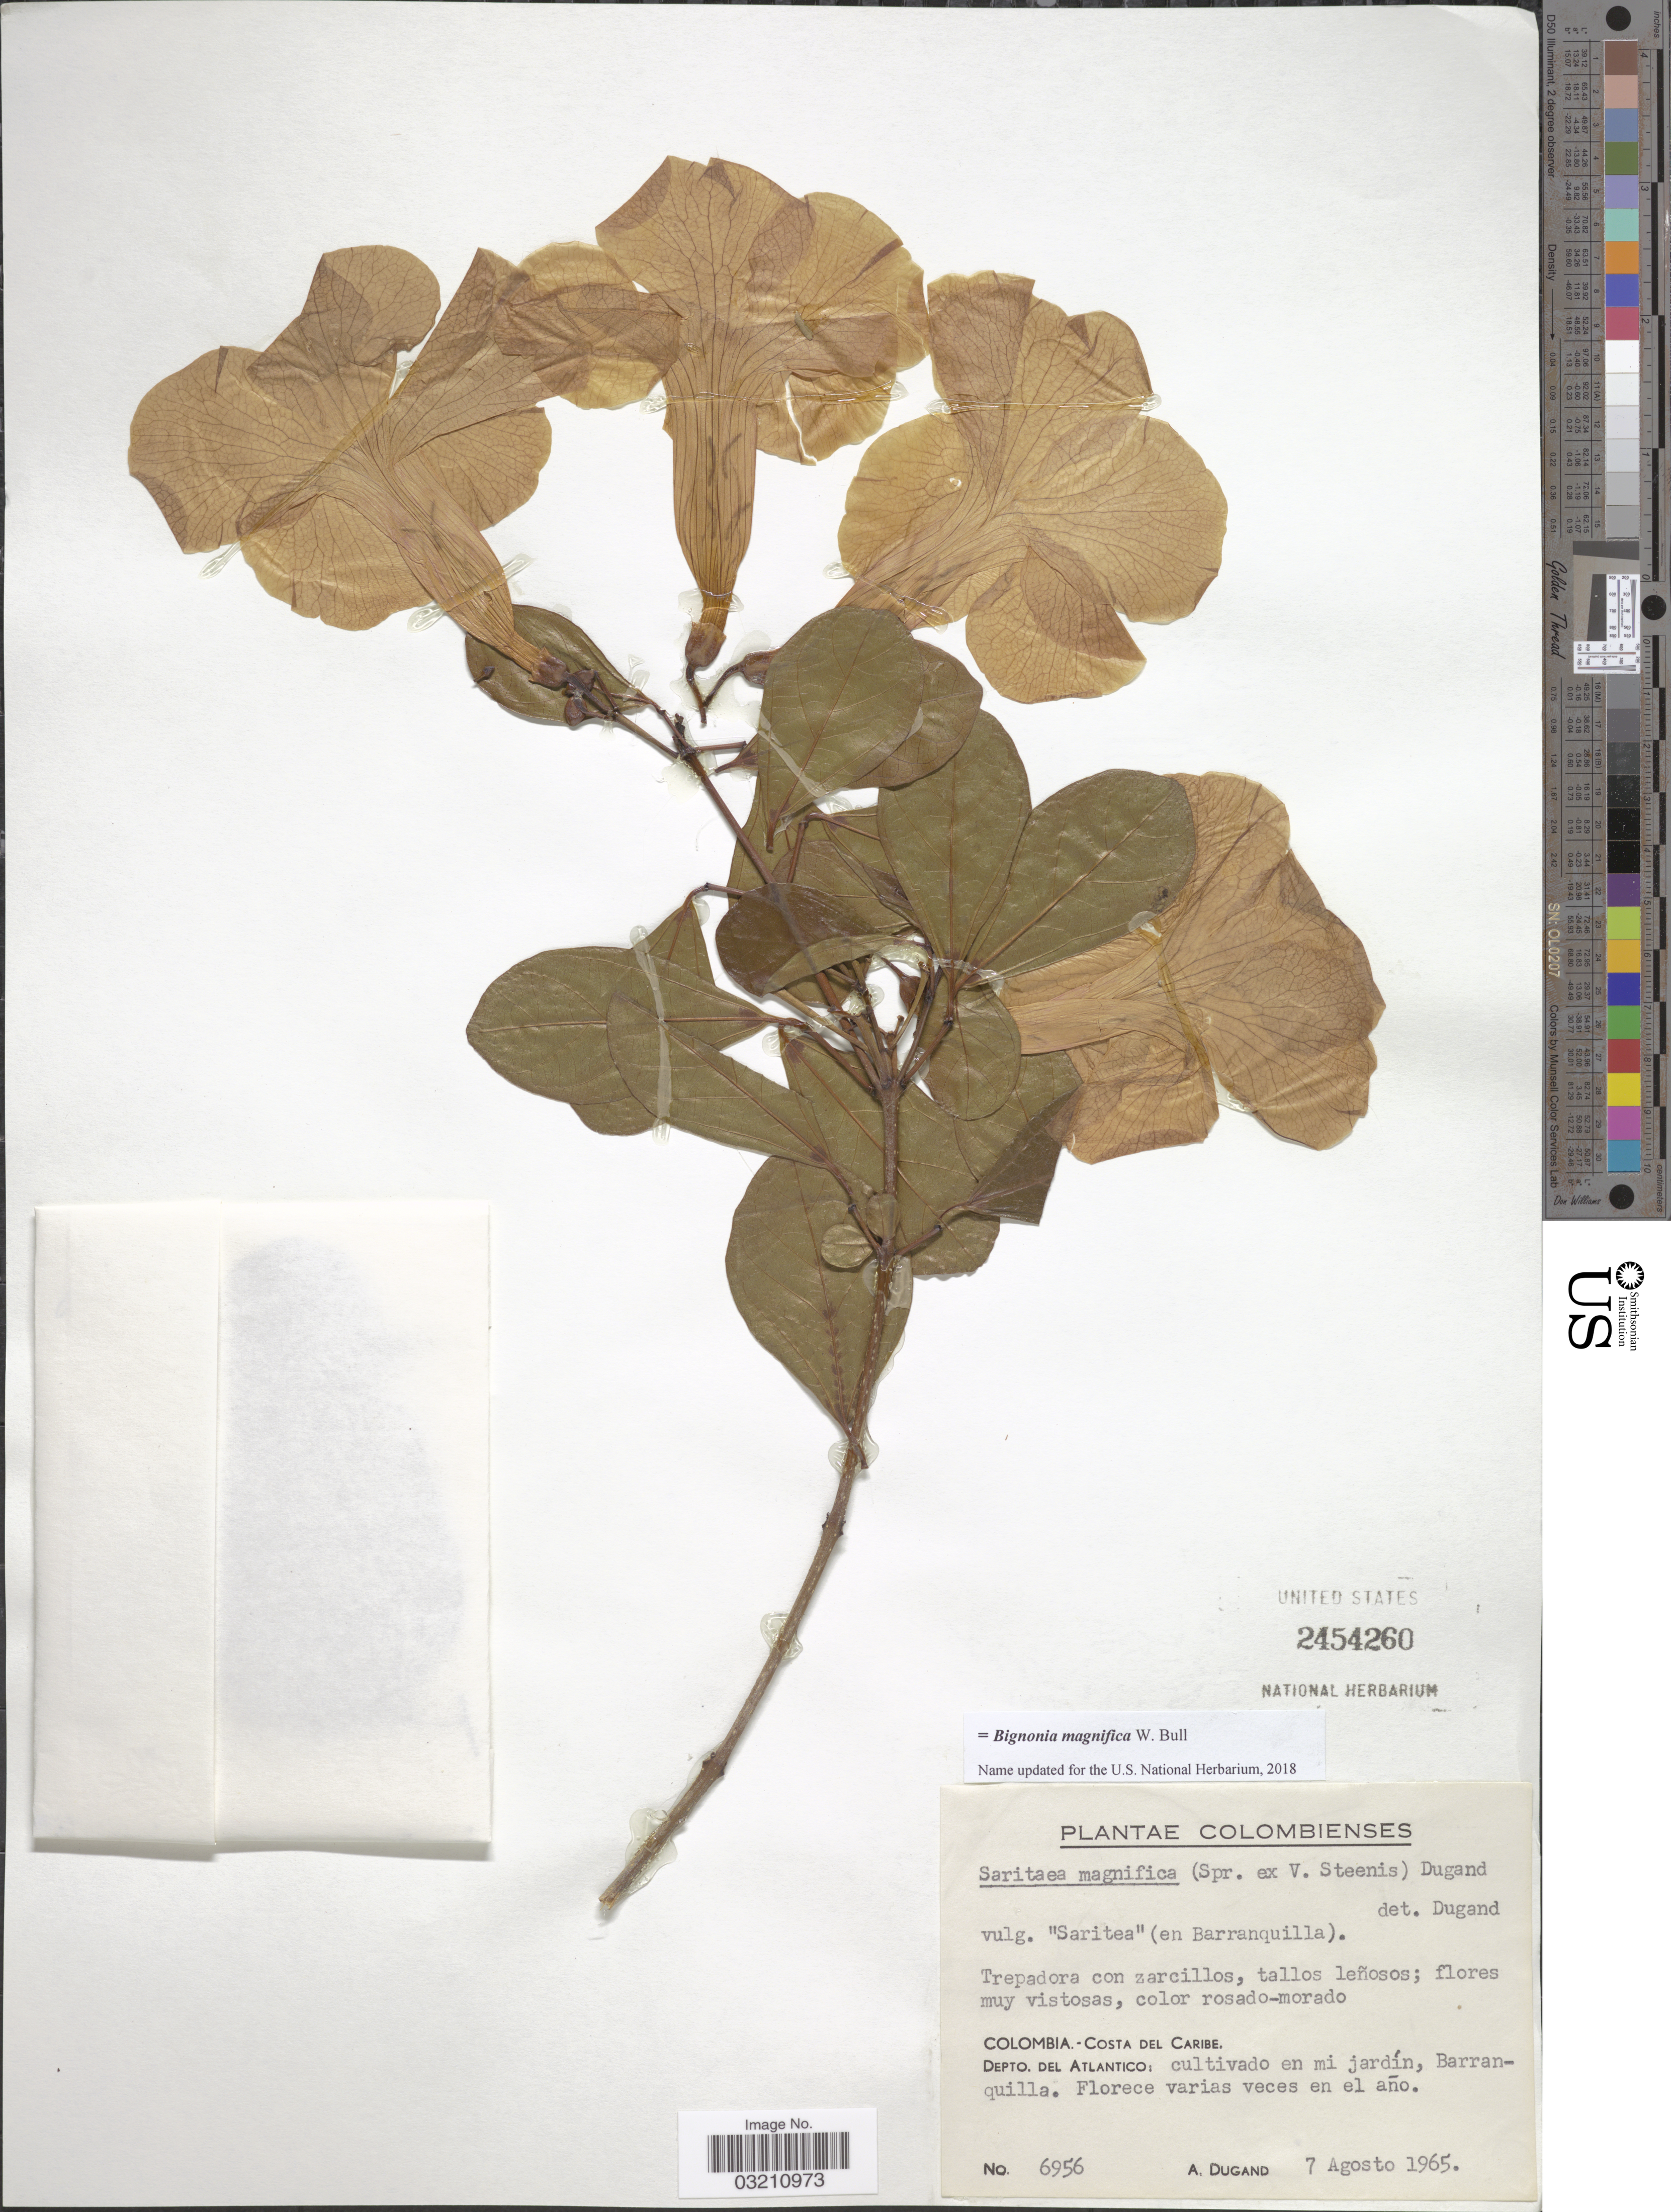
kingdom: Plantae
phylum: Tracheophyta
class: Magnoliopsida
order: Lamiales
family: Bignoniaceae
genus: Bignonia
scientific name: Bignonia magnifica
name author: W. Bull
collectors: A. Dugand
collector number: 6956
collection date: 1965-08-07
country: Colombia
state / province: Atlántico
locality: Costa del Caribe. Depto. del Atlantico: cultivado en mi jardín Barranquilla.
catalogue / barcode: US 2454260